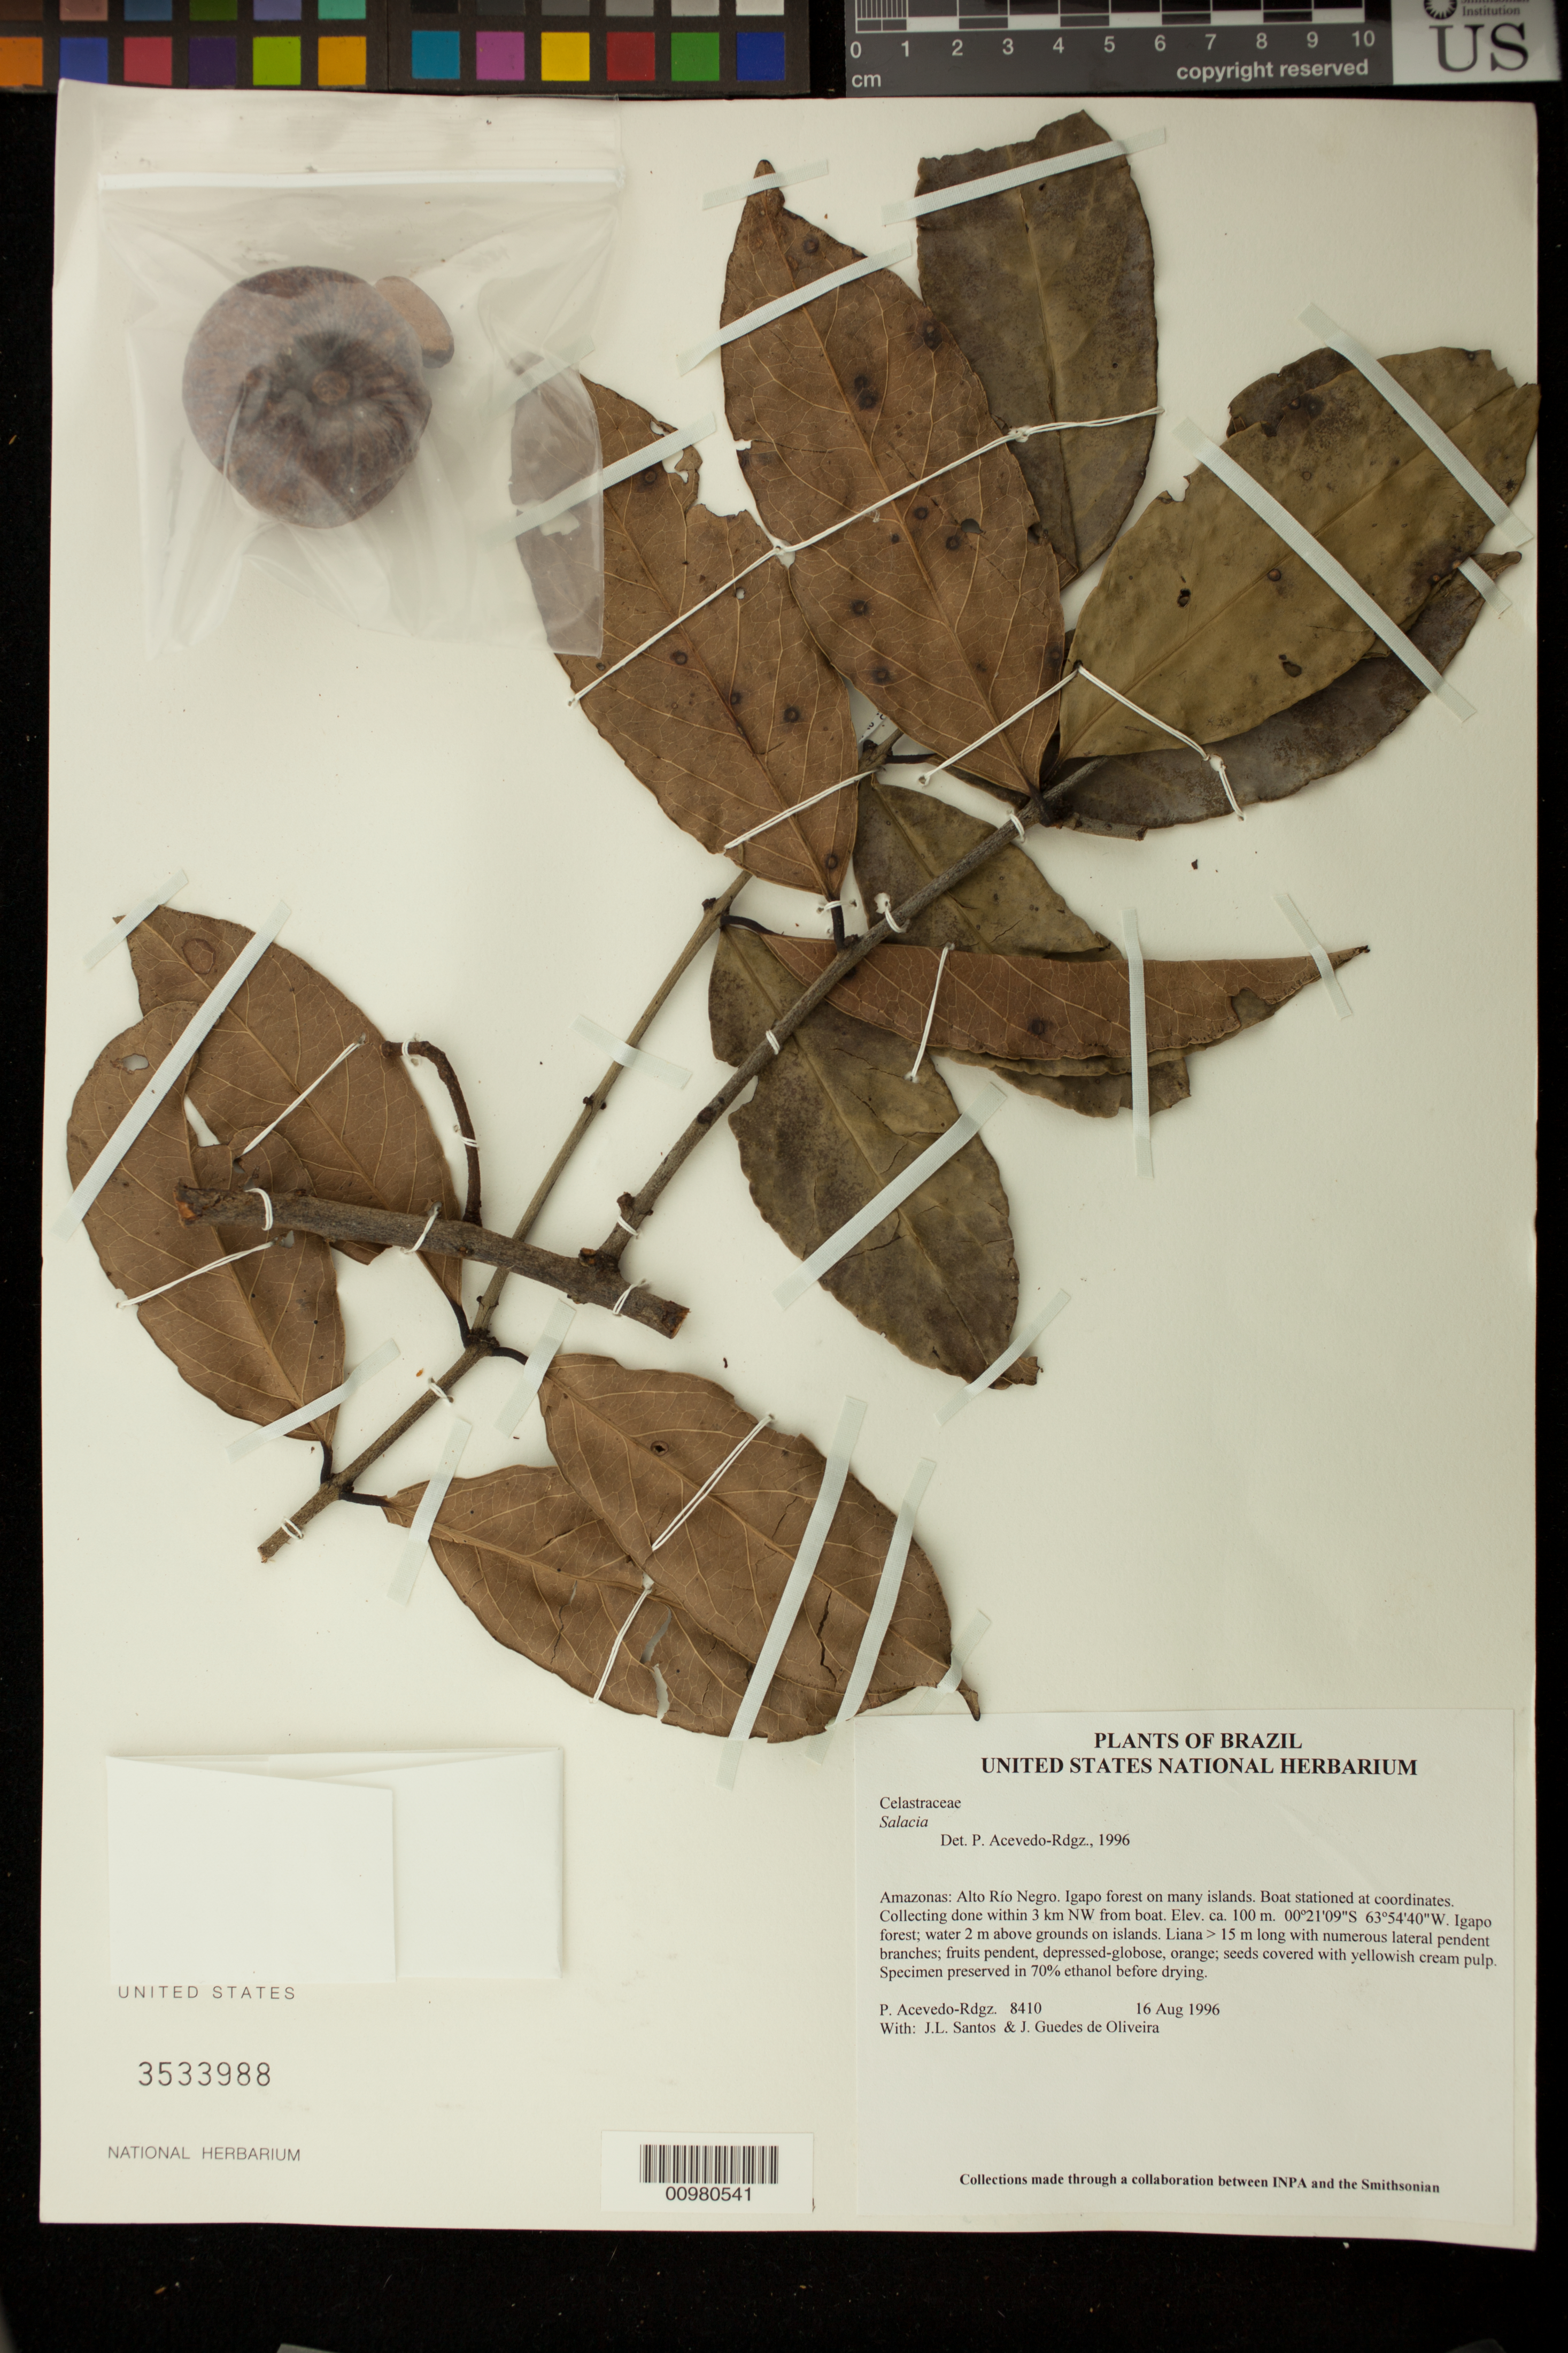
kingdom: Plantae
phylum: Tracheophyta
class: Magnoliopsida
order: Celastrales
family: Celastraceae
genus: Peritassa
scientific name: Peritassa laevigata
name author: (Hoffmanns. ex Link) A.C. Sm.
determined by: Lombardi, Julio A.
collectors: P. Acevedo-Rodr., J. L. Santos & J. Guedes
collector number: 8410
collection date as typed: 16 Aug 1996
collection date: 1996-08-16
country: Brazil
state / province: Amazonas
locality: Amazonas: Alto Río Negro. Igapo forest on many islands. Boat stationed at coordinates. Collecting done within 3 km NW from boat.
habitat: Igapo forest; water 2 m above grounds on islands.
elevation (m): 100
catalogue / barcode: US 3533988